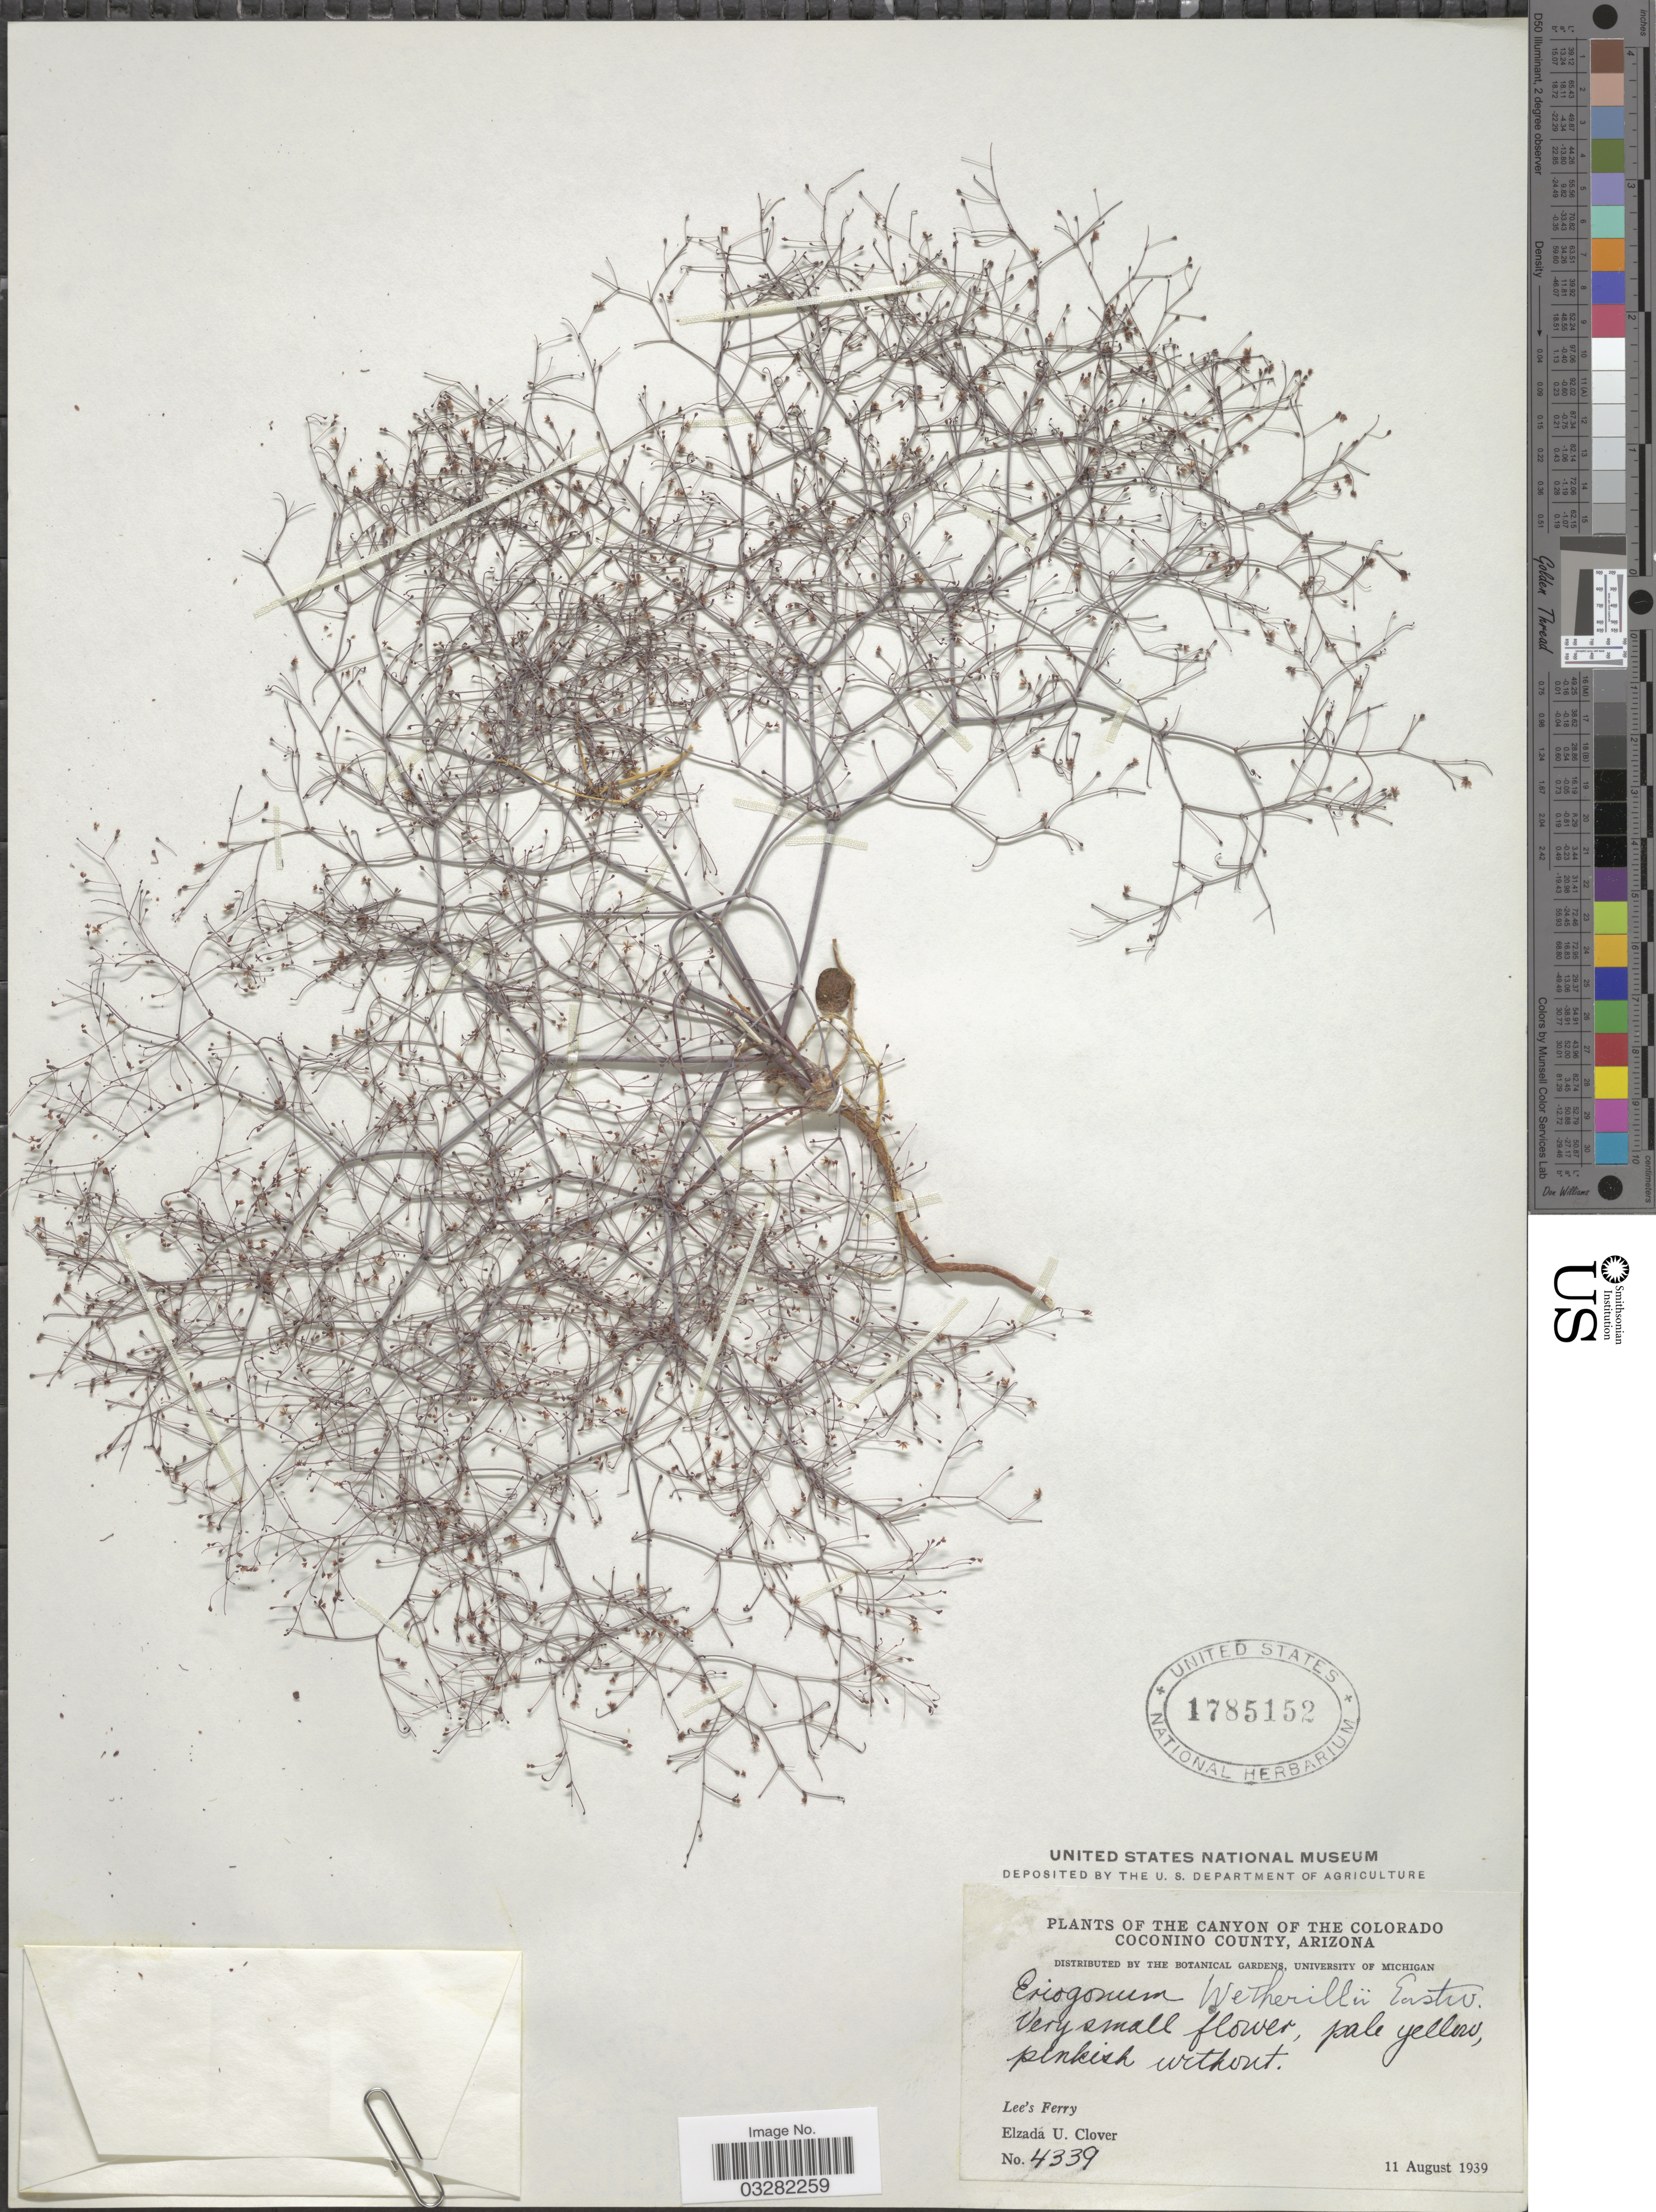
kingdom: Plantae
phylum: Tracheophyta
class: Magnoliopsida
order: Caryophyllales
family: Polygonaceae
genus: Eriogonum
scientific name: Eriogonum wetherillii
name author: Eastw.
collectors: E. U. Clover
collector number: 4339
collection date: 1939-08-11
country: United States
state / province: Arizona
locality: The Canyon of the Colorado. Coconino County. Lee's Ferry.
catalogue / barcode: US 1785152